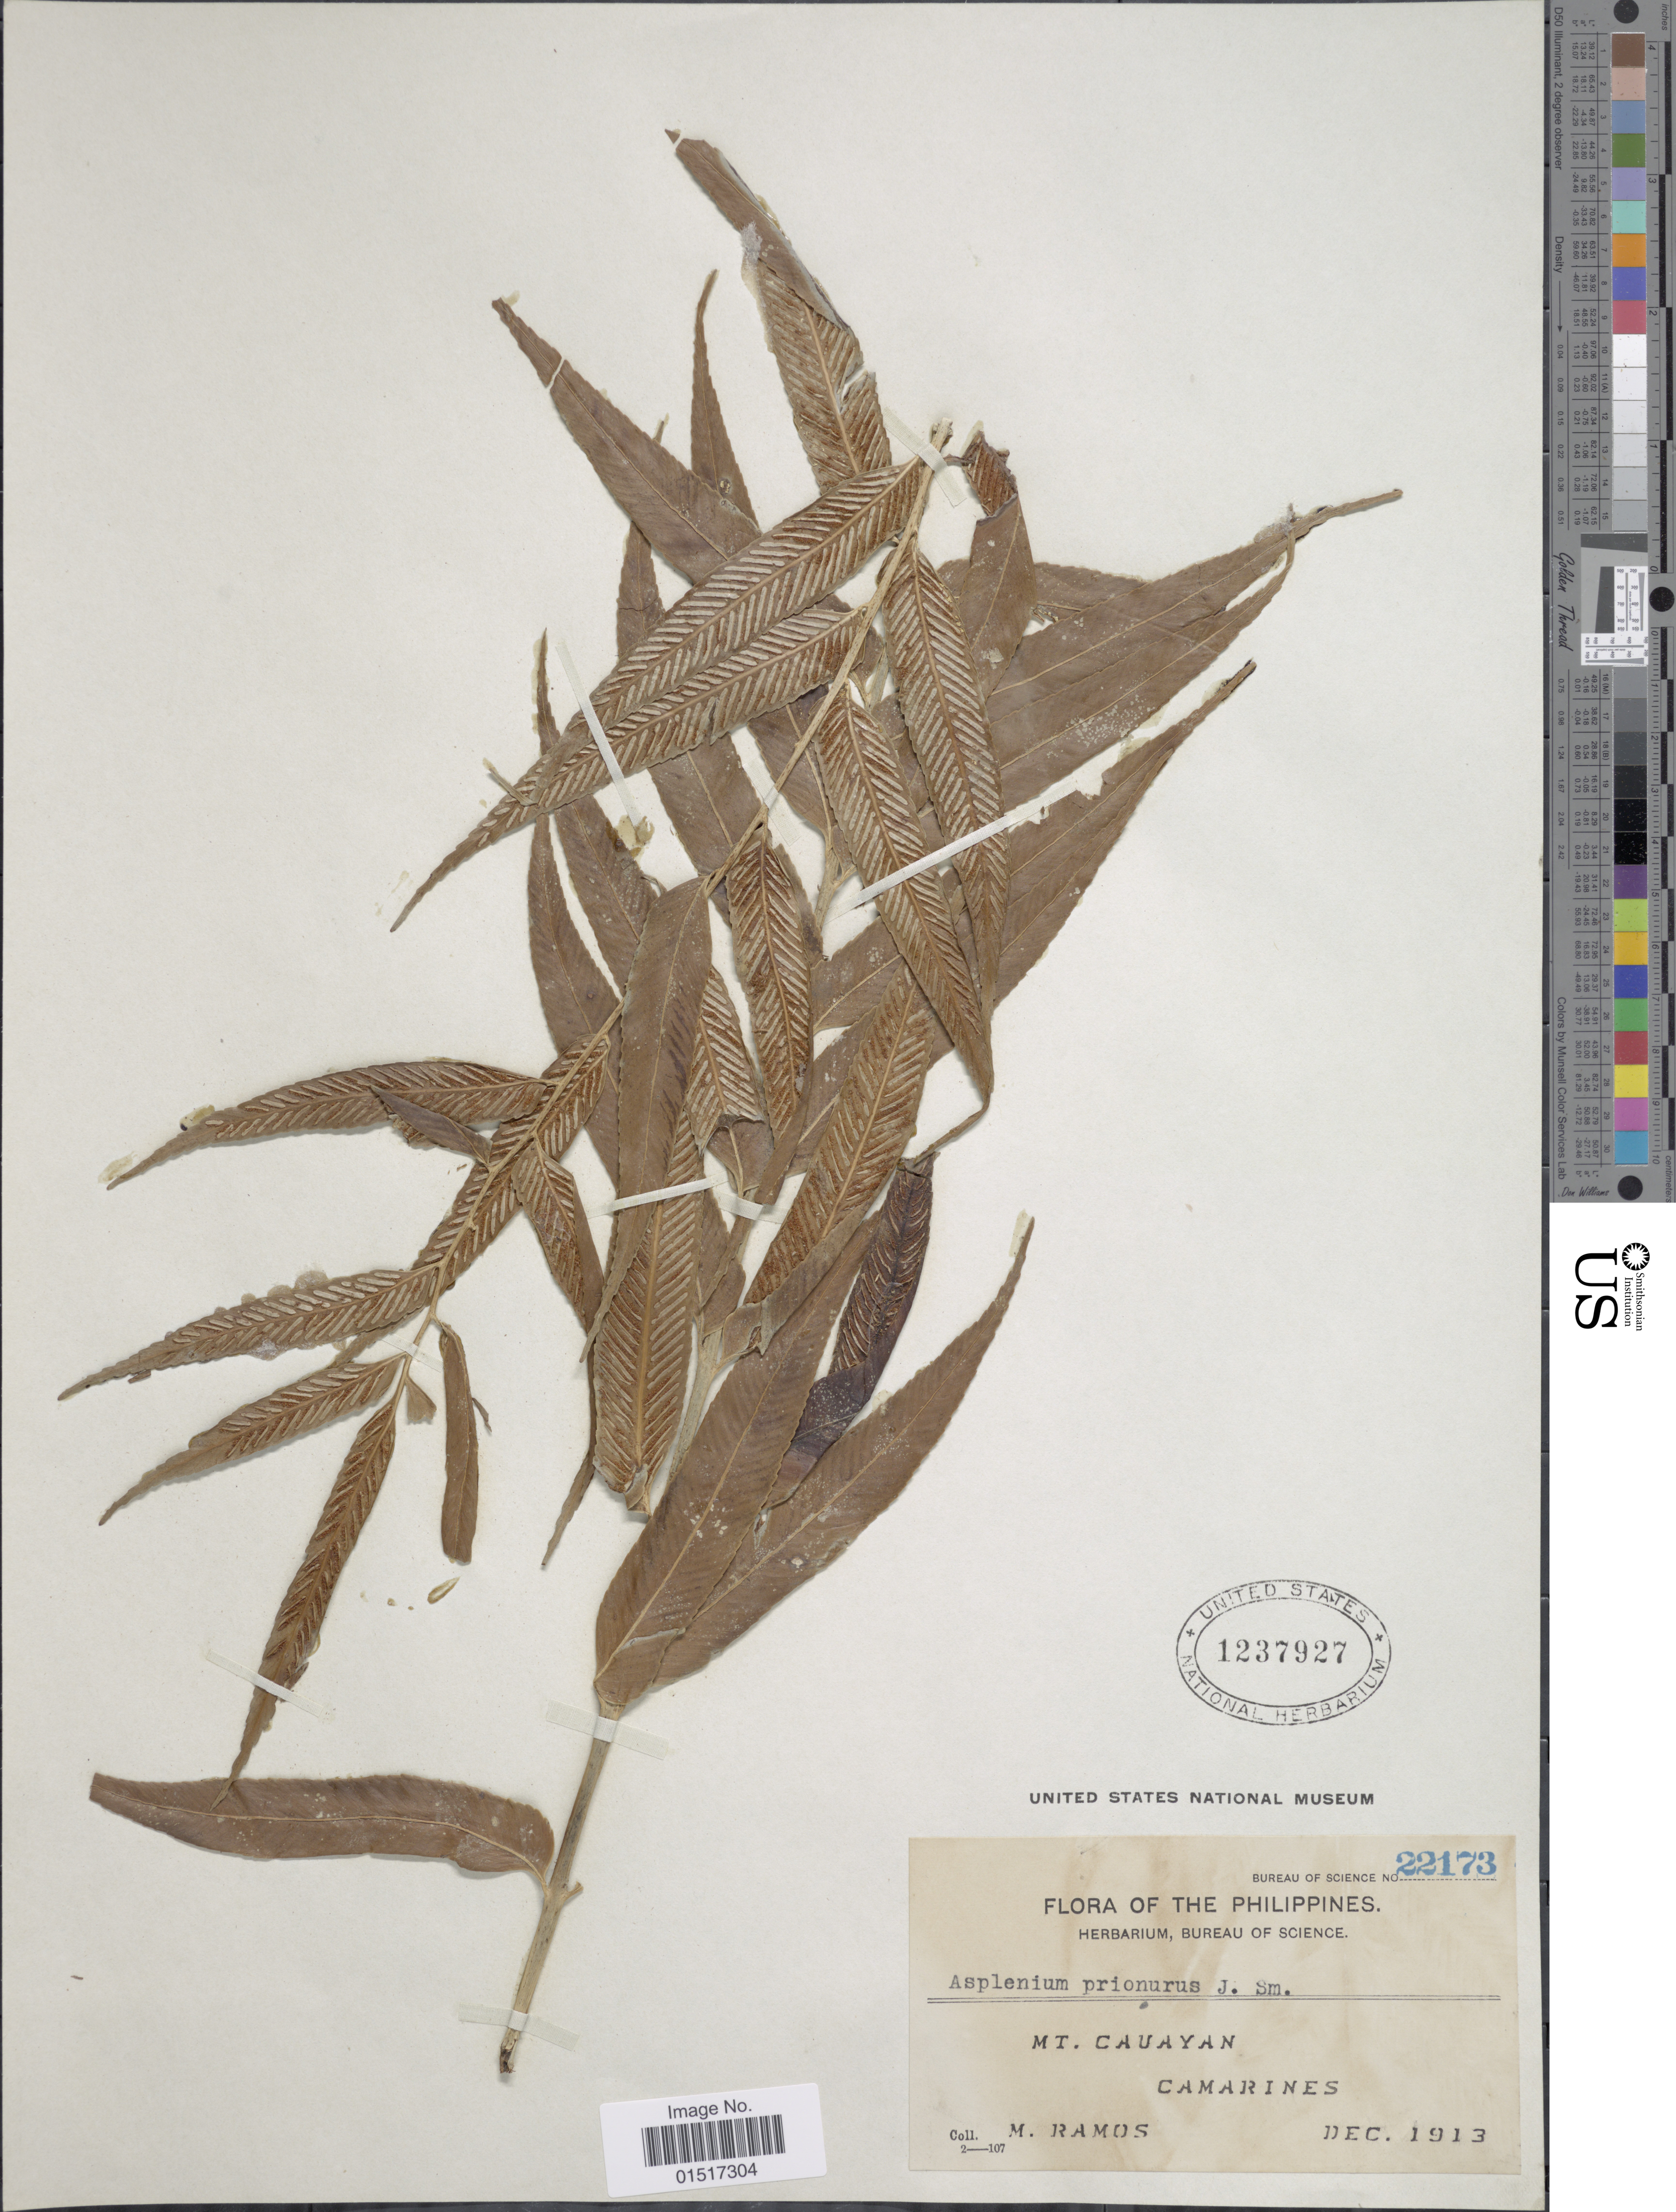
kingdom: Plantae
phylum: Tracheophyta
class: Polypodiopsida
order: Polypodiales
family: Aspleniaceae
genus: Asplenium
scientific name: Asplenium vulcanicum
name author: Blume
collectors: M. Ramos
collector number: Bureau of Science 22173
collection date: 1913-12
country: Philippines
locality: Mt. Cauayan. Camarines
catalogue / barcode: US 1237927